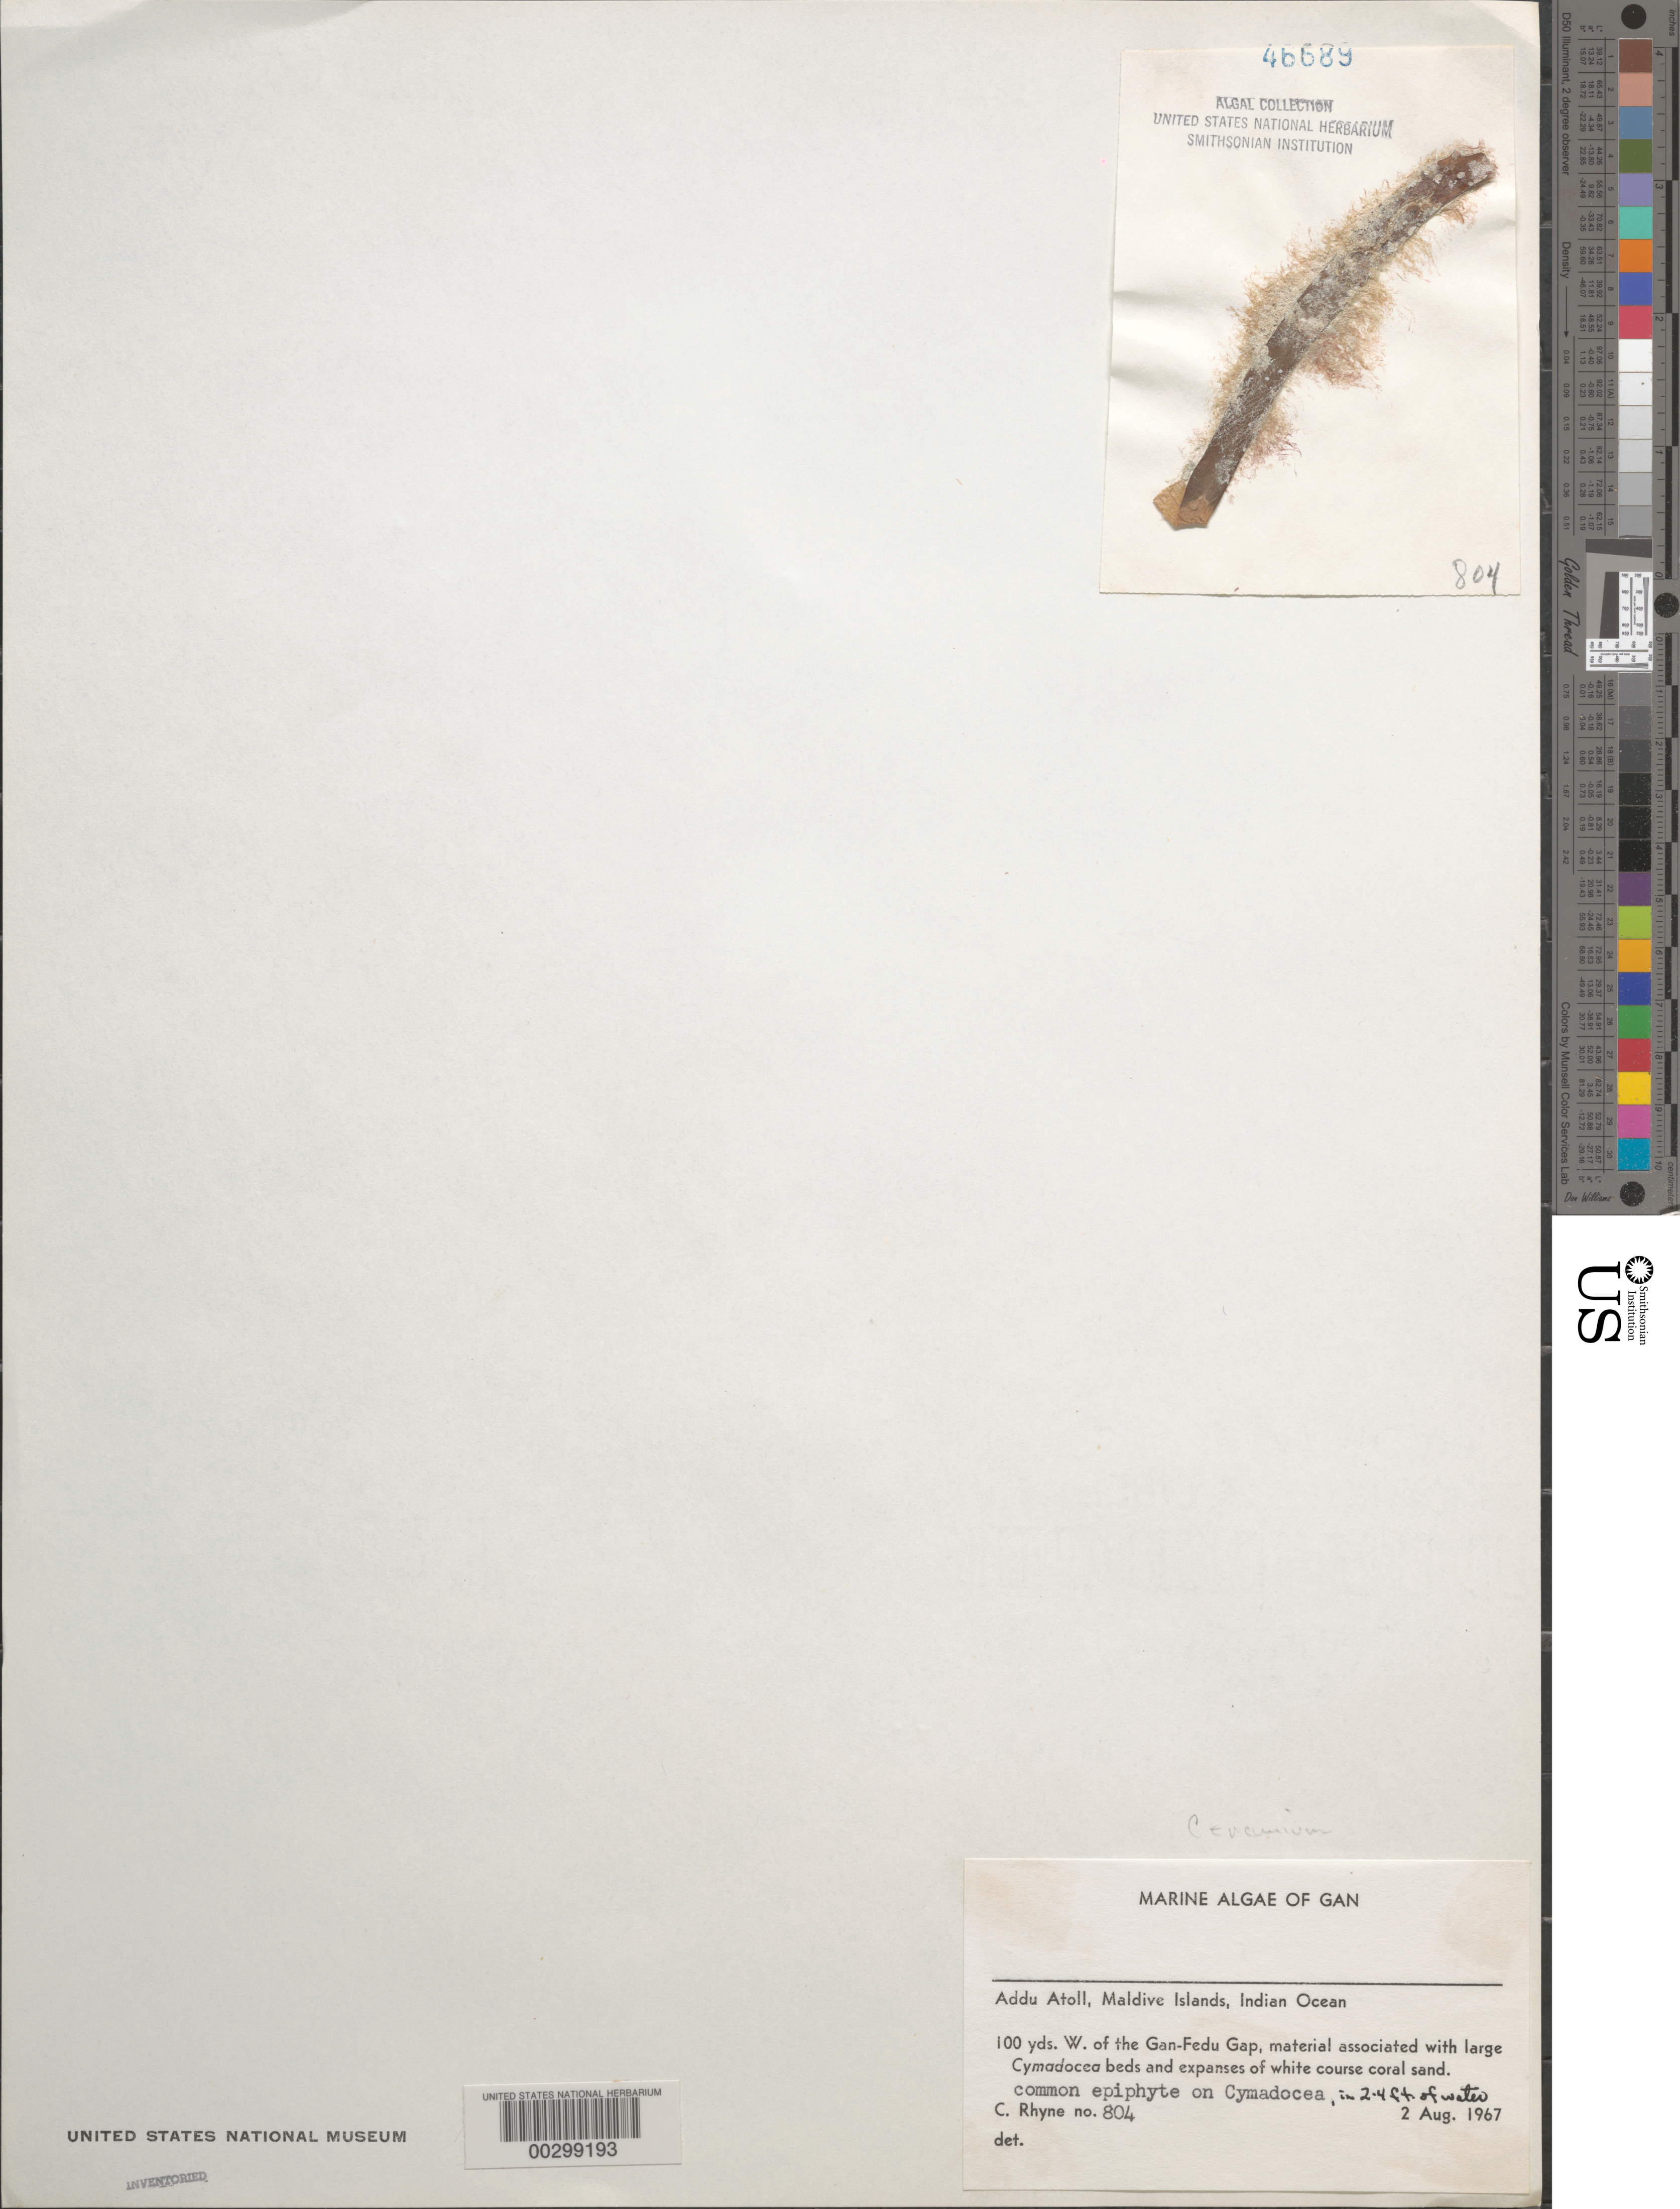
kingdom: Plantae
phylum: Rhodophyta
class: Florideophyceae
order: Ceramiales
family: Ceramiaceae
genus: Ceramium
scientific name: Ceramium sp.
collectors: C. Rhyne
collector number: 804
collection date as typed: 02 Aug 1967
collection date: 1967-08-02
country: Maldive Islands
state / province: Seenu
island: Gan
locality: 100 yards west of Gan-Fedu Gap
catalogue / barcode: US 46689